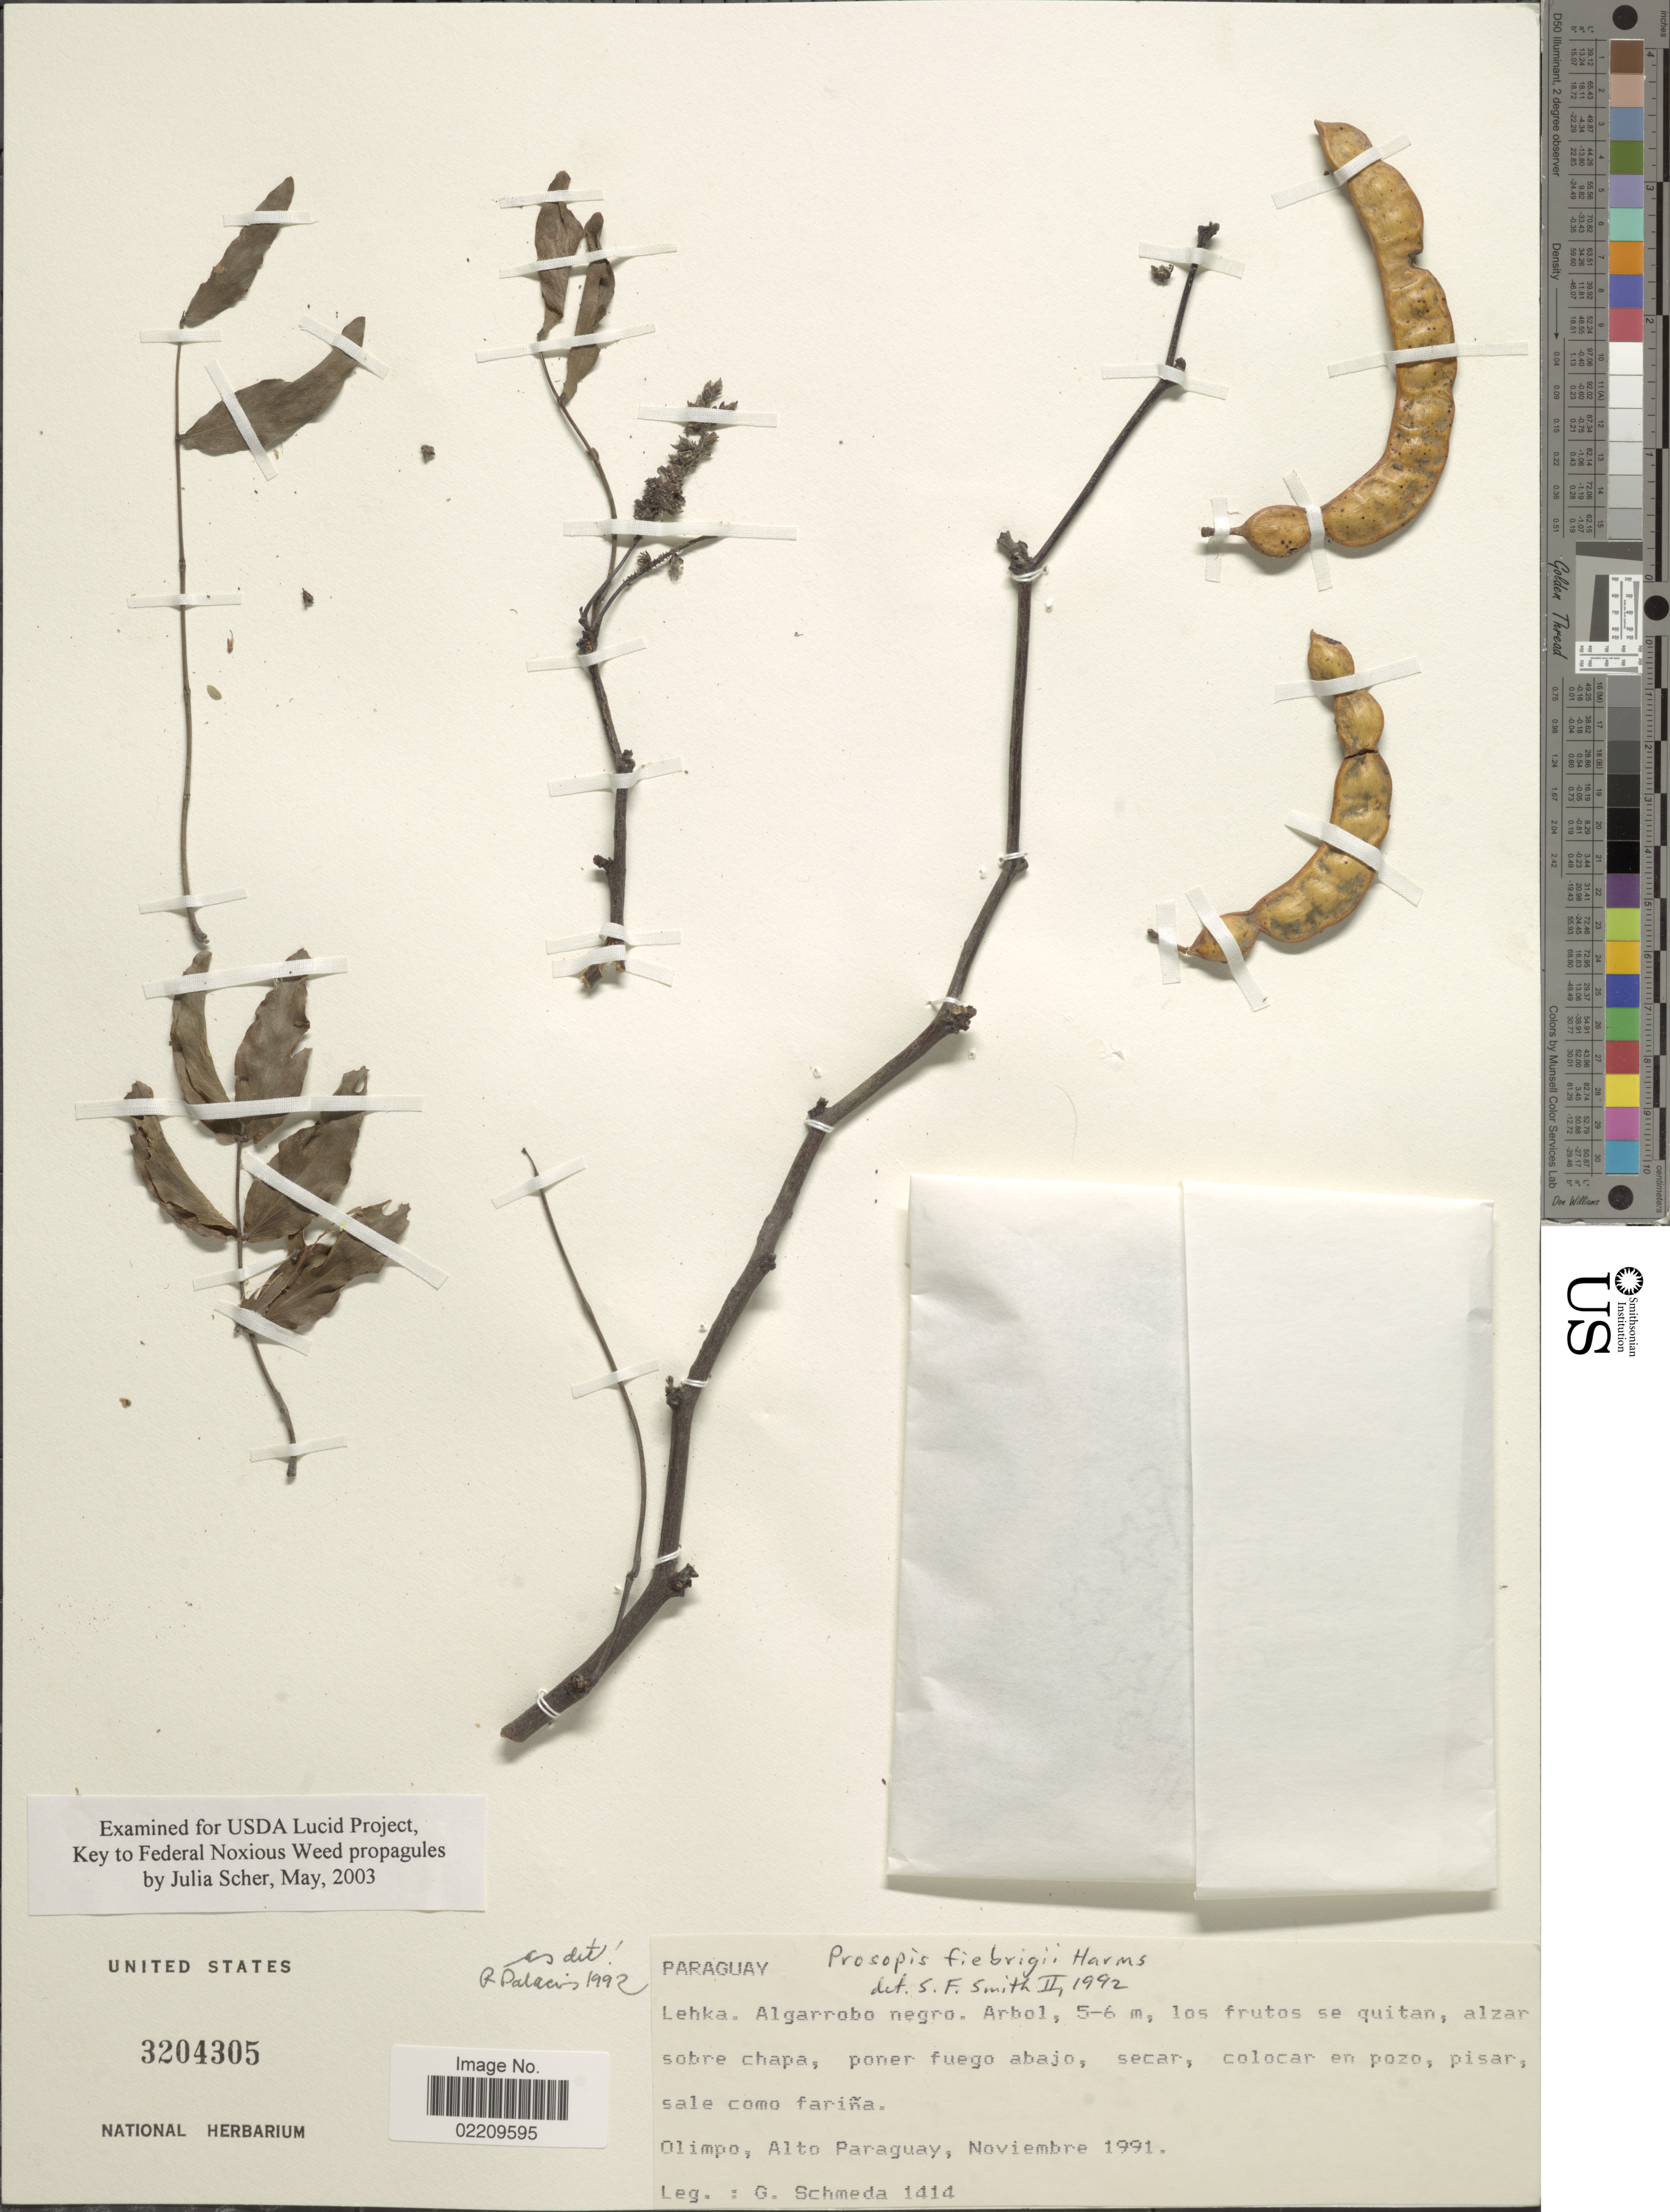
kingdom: Plantae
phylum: Tracheophyta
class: Magnoliopsida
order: Fabales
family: Fabaceae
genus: Prosopis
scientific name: Prosopis fiebrigii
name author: Harms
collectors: G. Schmeda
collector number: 1414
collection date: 1991-11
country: Paraguay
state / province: Alto Paraguay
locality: Olimpo, Alto Paraguay.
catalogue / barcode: US 3204305